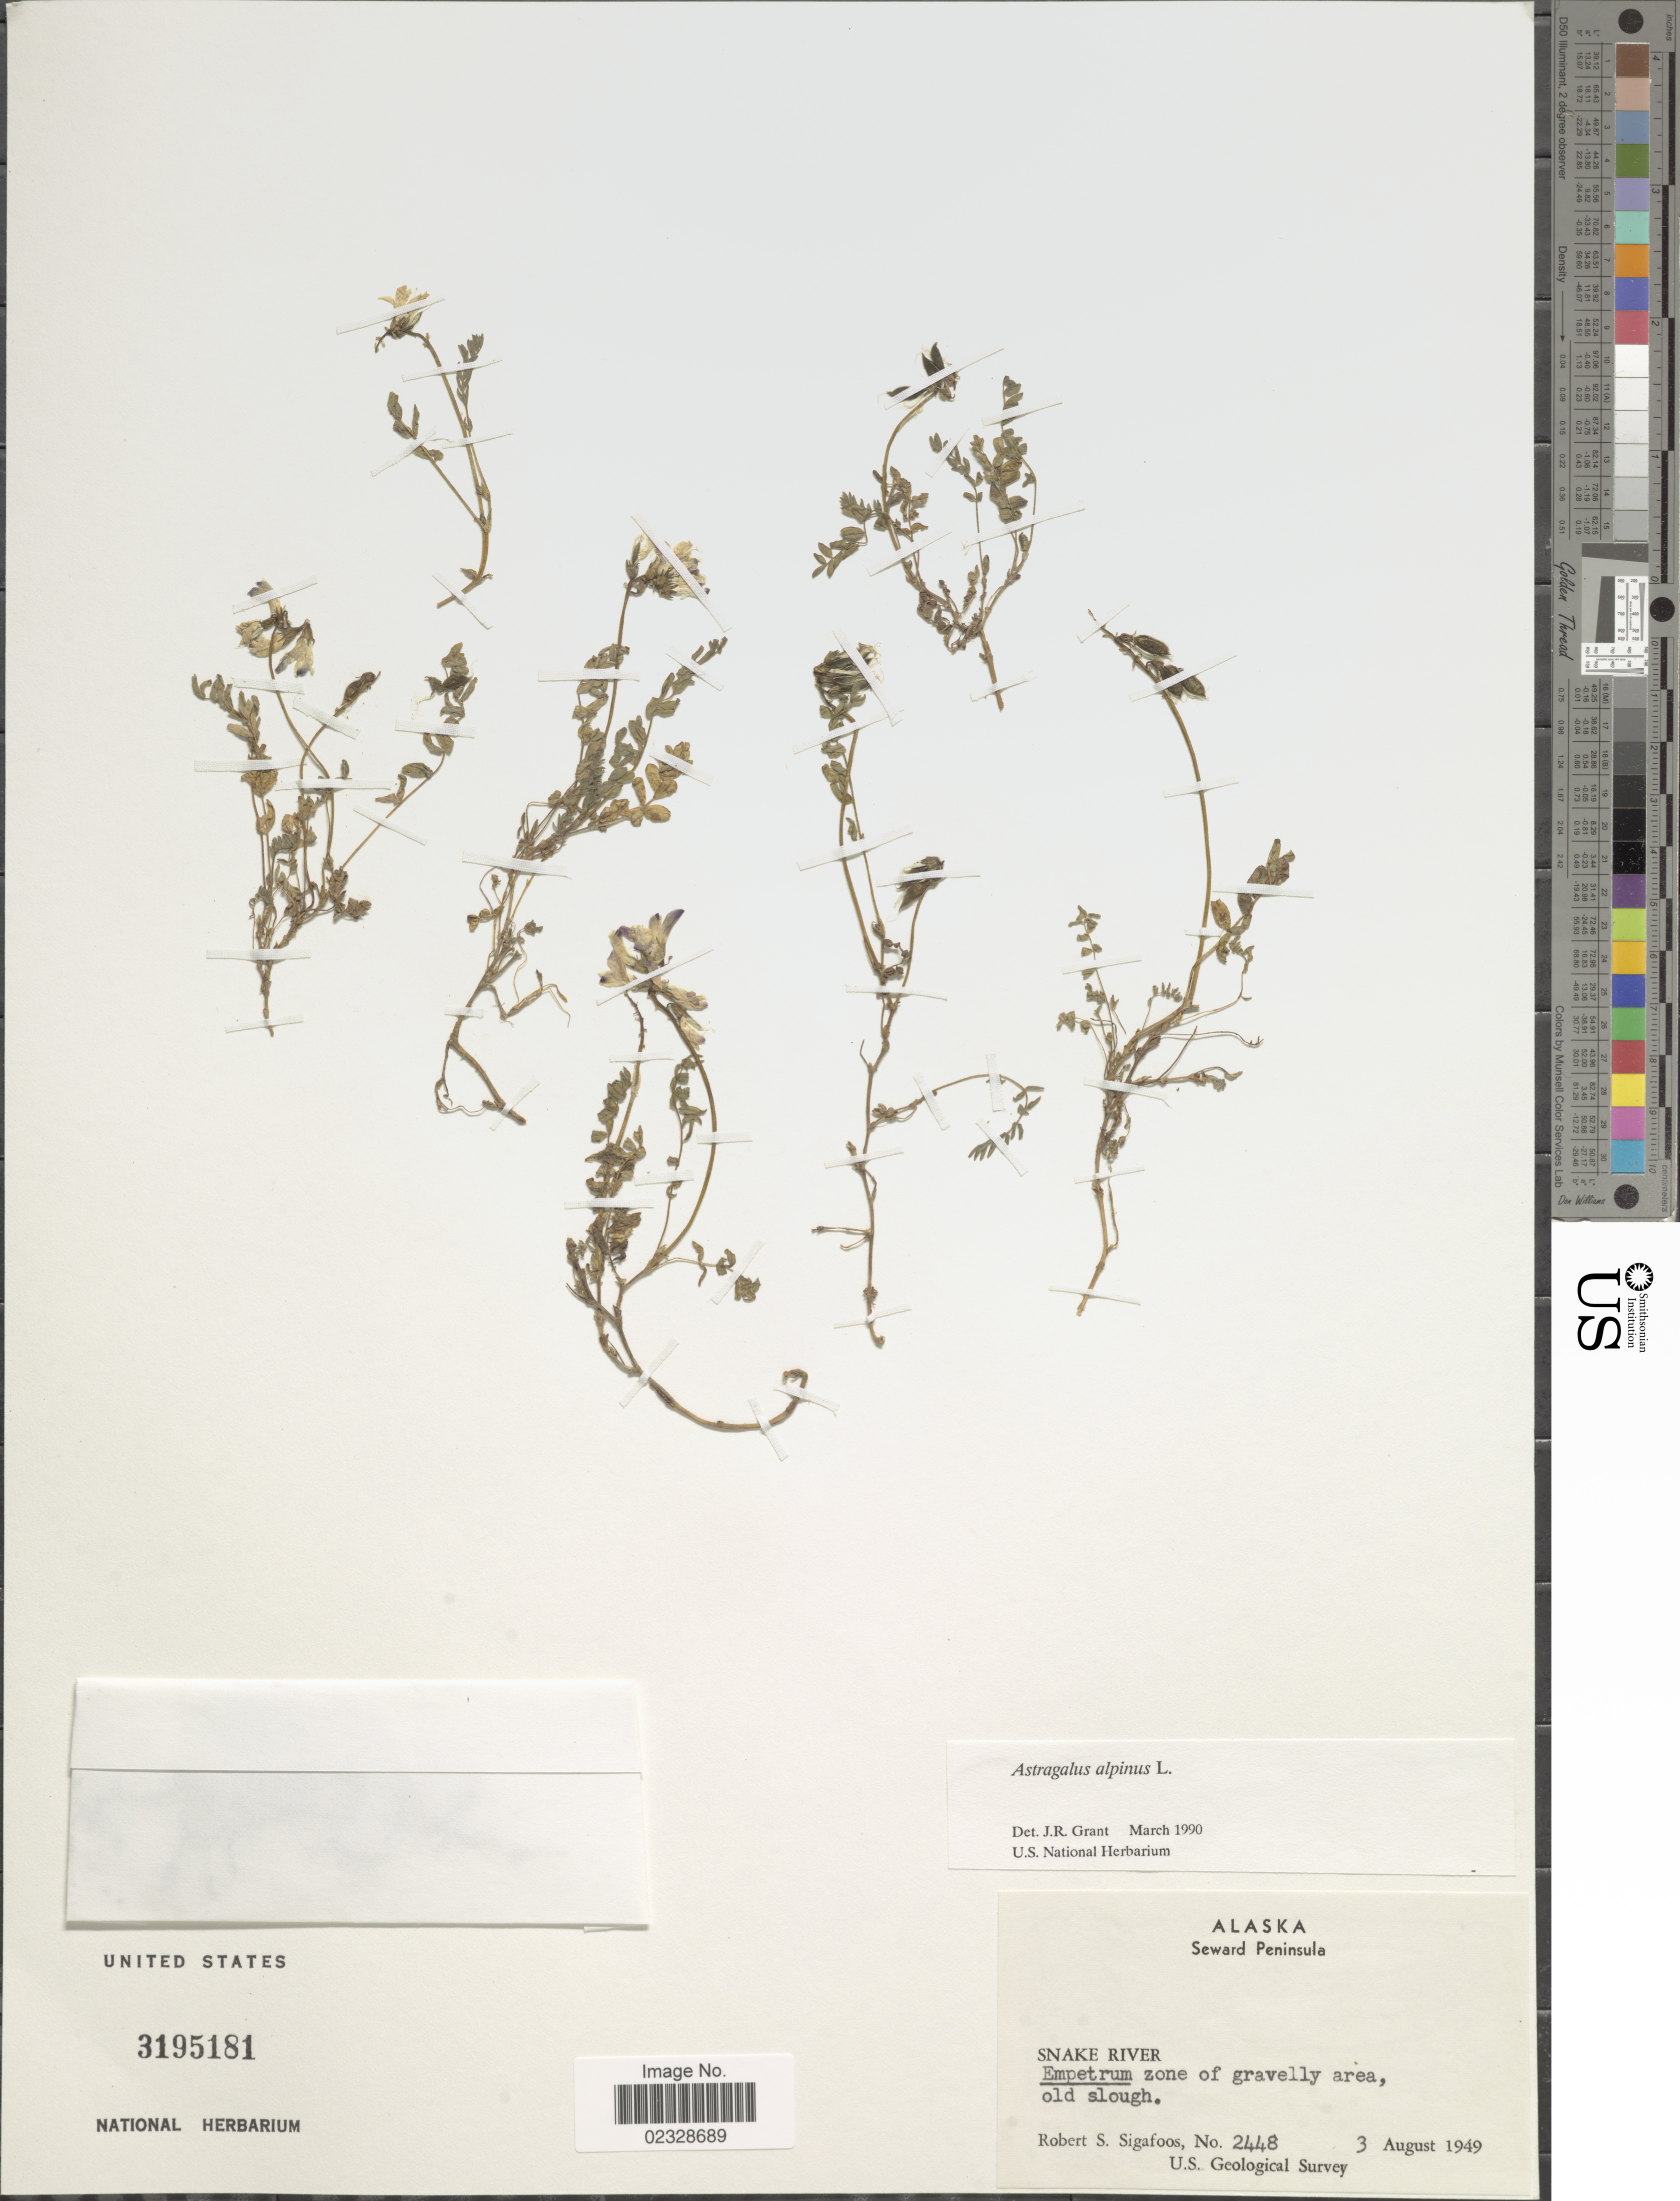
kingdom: Plantae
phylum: Tracheophyta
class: Magnoliopsida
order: Fabales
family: Fabaceae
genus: Astragalus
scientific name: Astragalus alpinus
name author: L.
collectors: R. Sigafoos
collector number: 2448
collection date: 1949-08-03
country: United States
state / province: Alaska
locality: Seward Peninsula, Snake River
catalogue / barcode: US 3195181